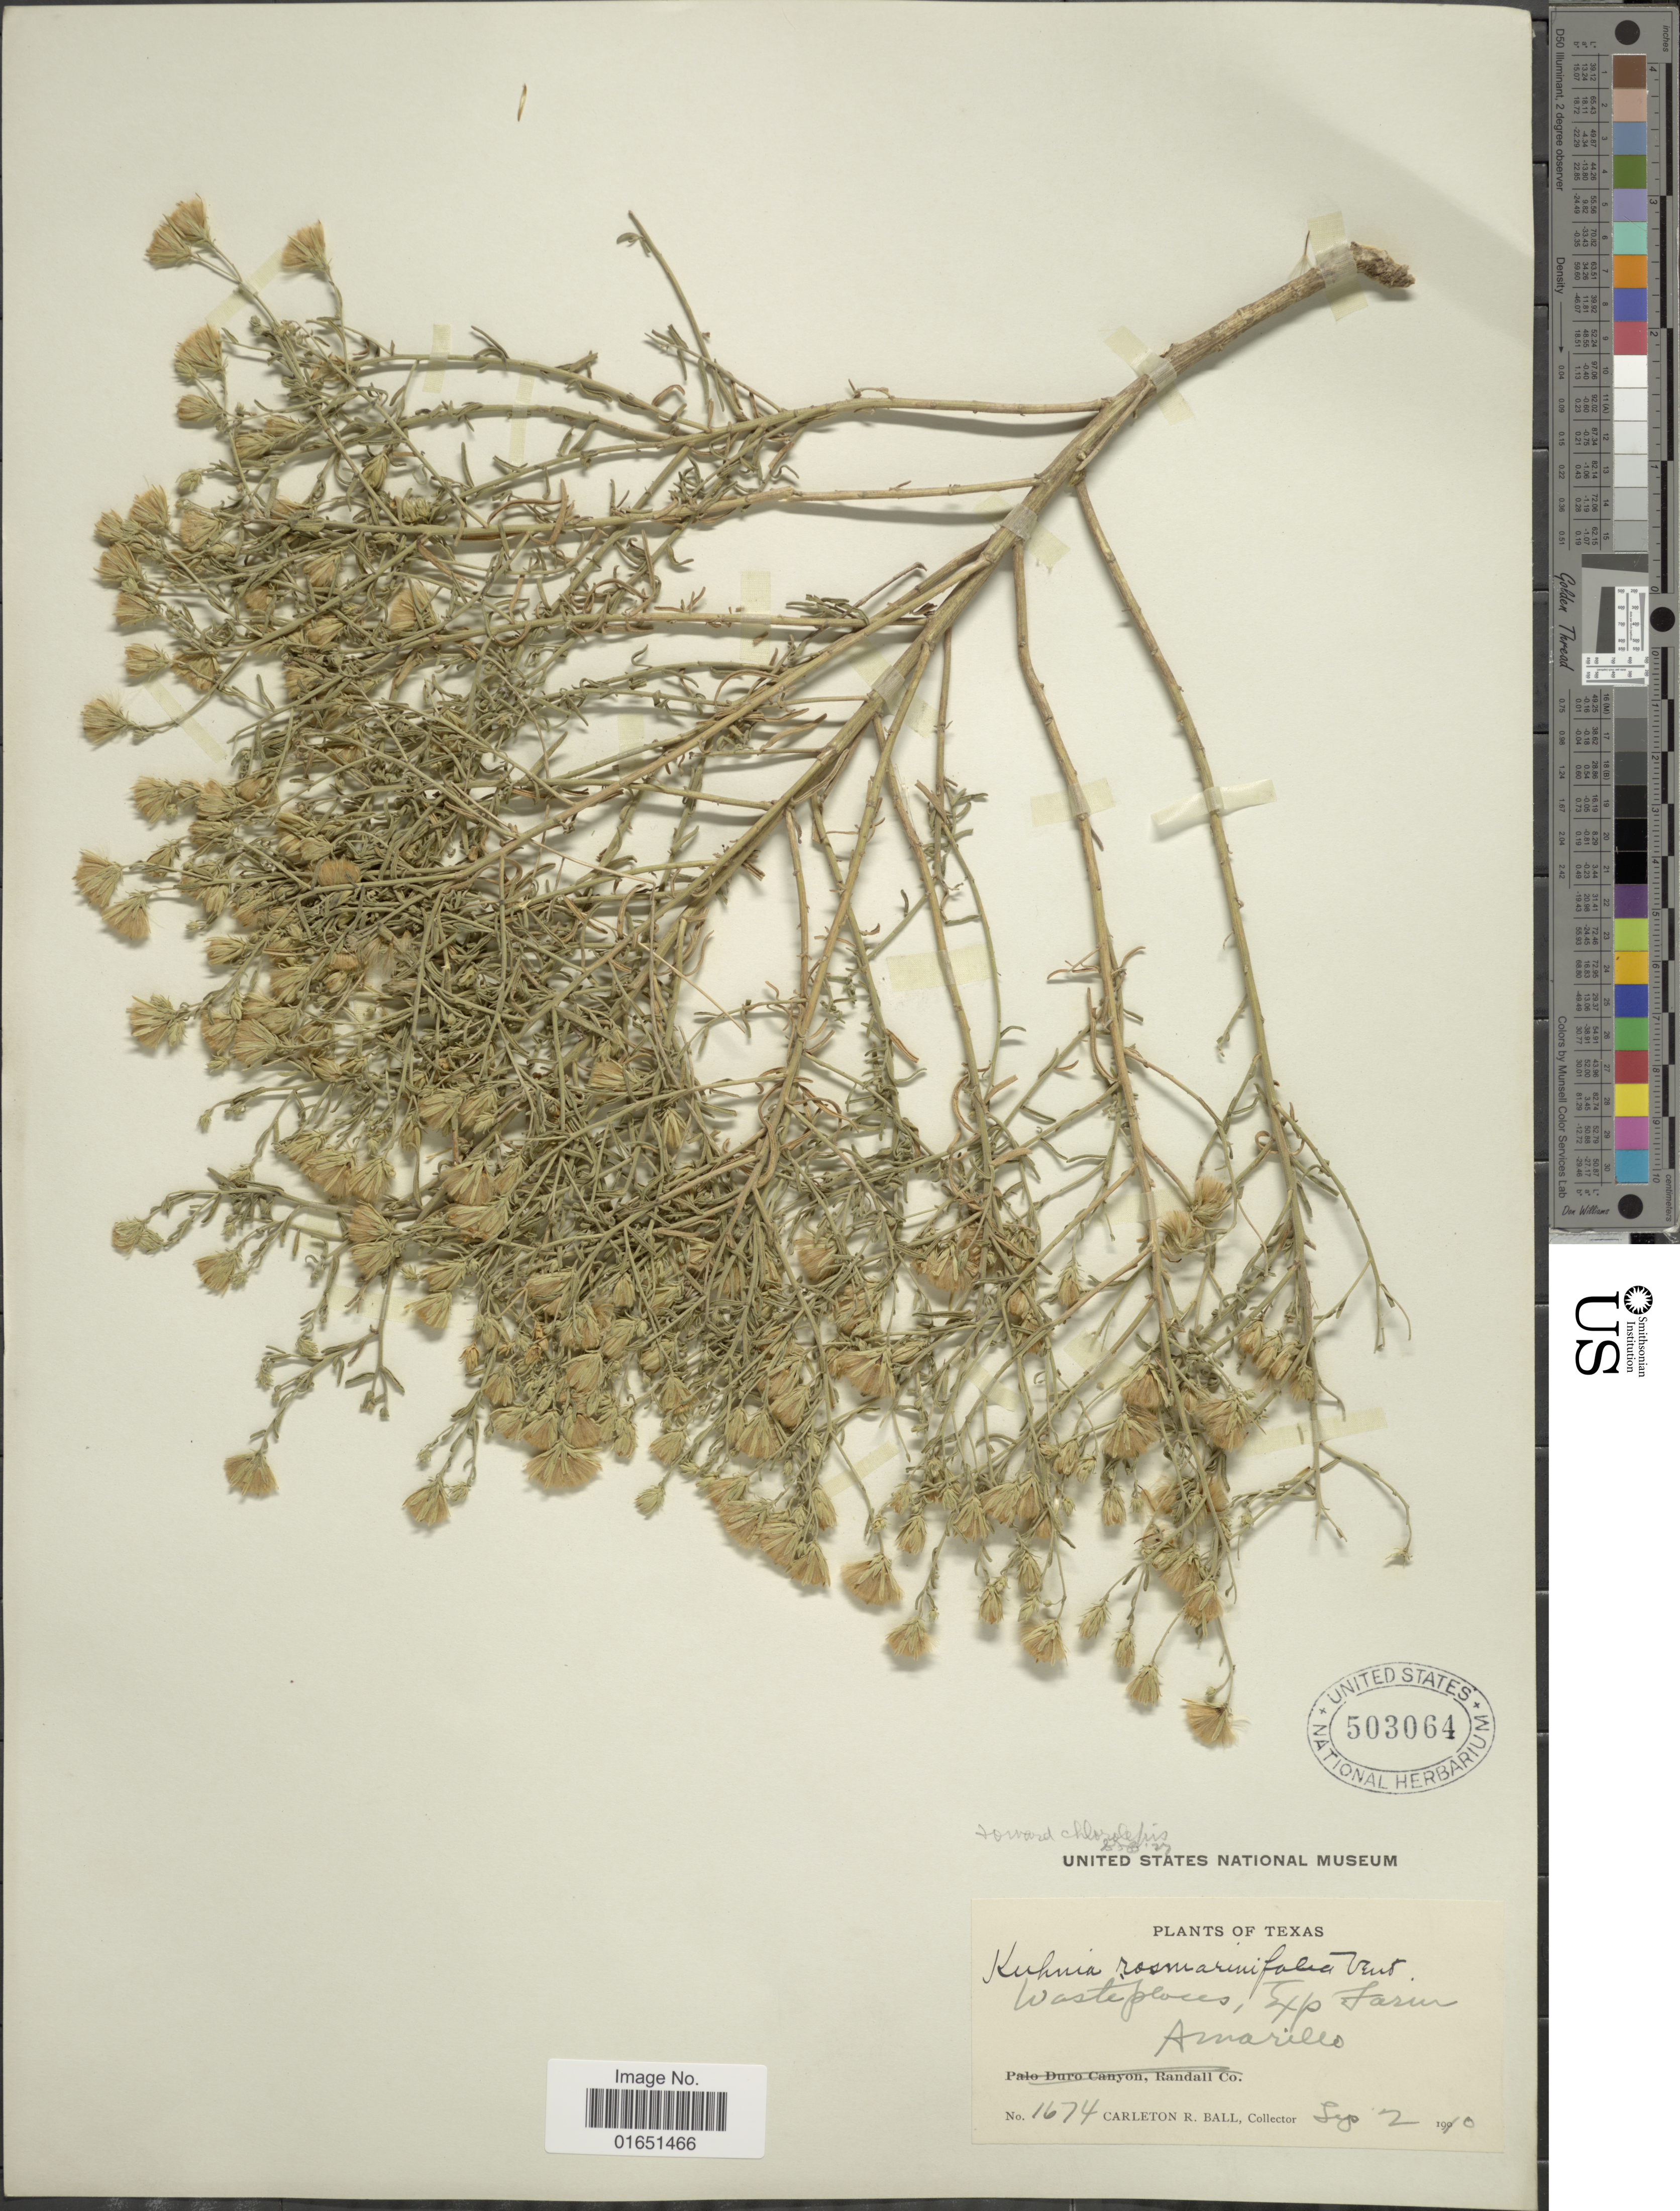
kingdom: Plantae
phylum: Tracheophyta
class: Magnoliopsida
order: Asterales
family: Asteraceae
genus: Brickellia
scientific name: Brickellia rosmarinifolia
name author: (Vent.) W.A. Weber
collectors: C. R. Ball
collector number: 1674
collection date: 1910-09-02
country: United States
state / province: Texas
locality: Waste places, Exp farm Amarillo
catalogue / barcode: US 503064